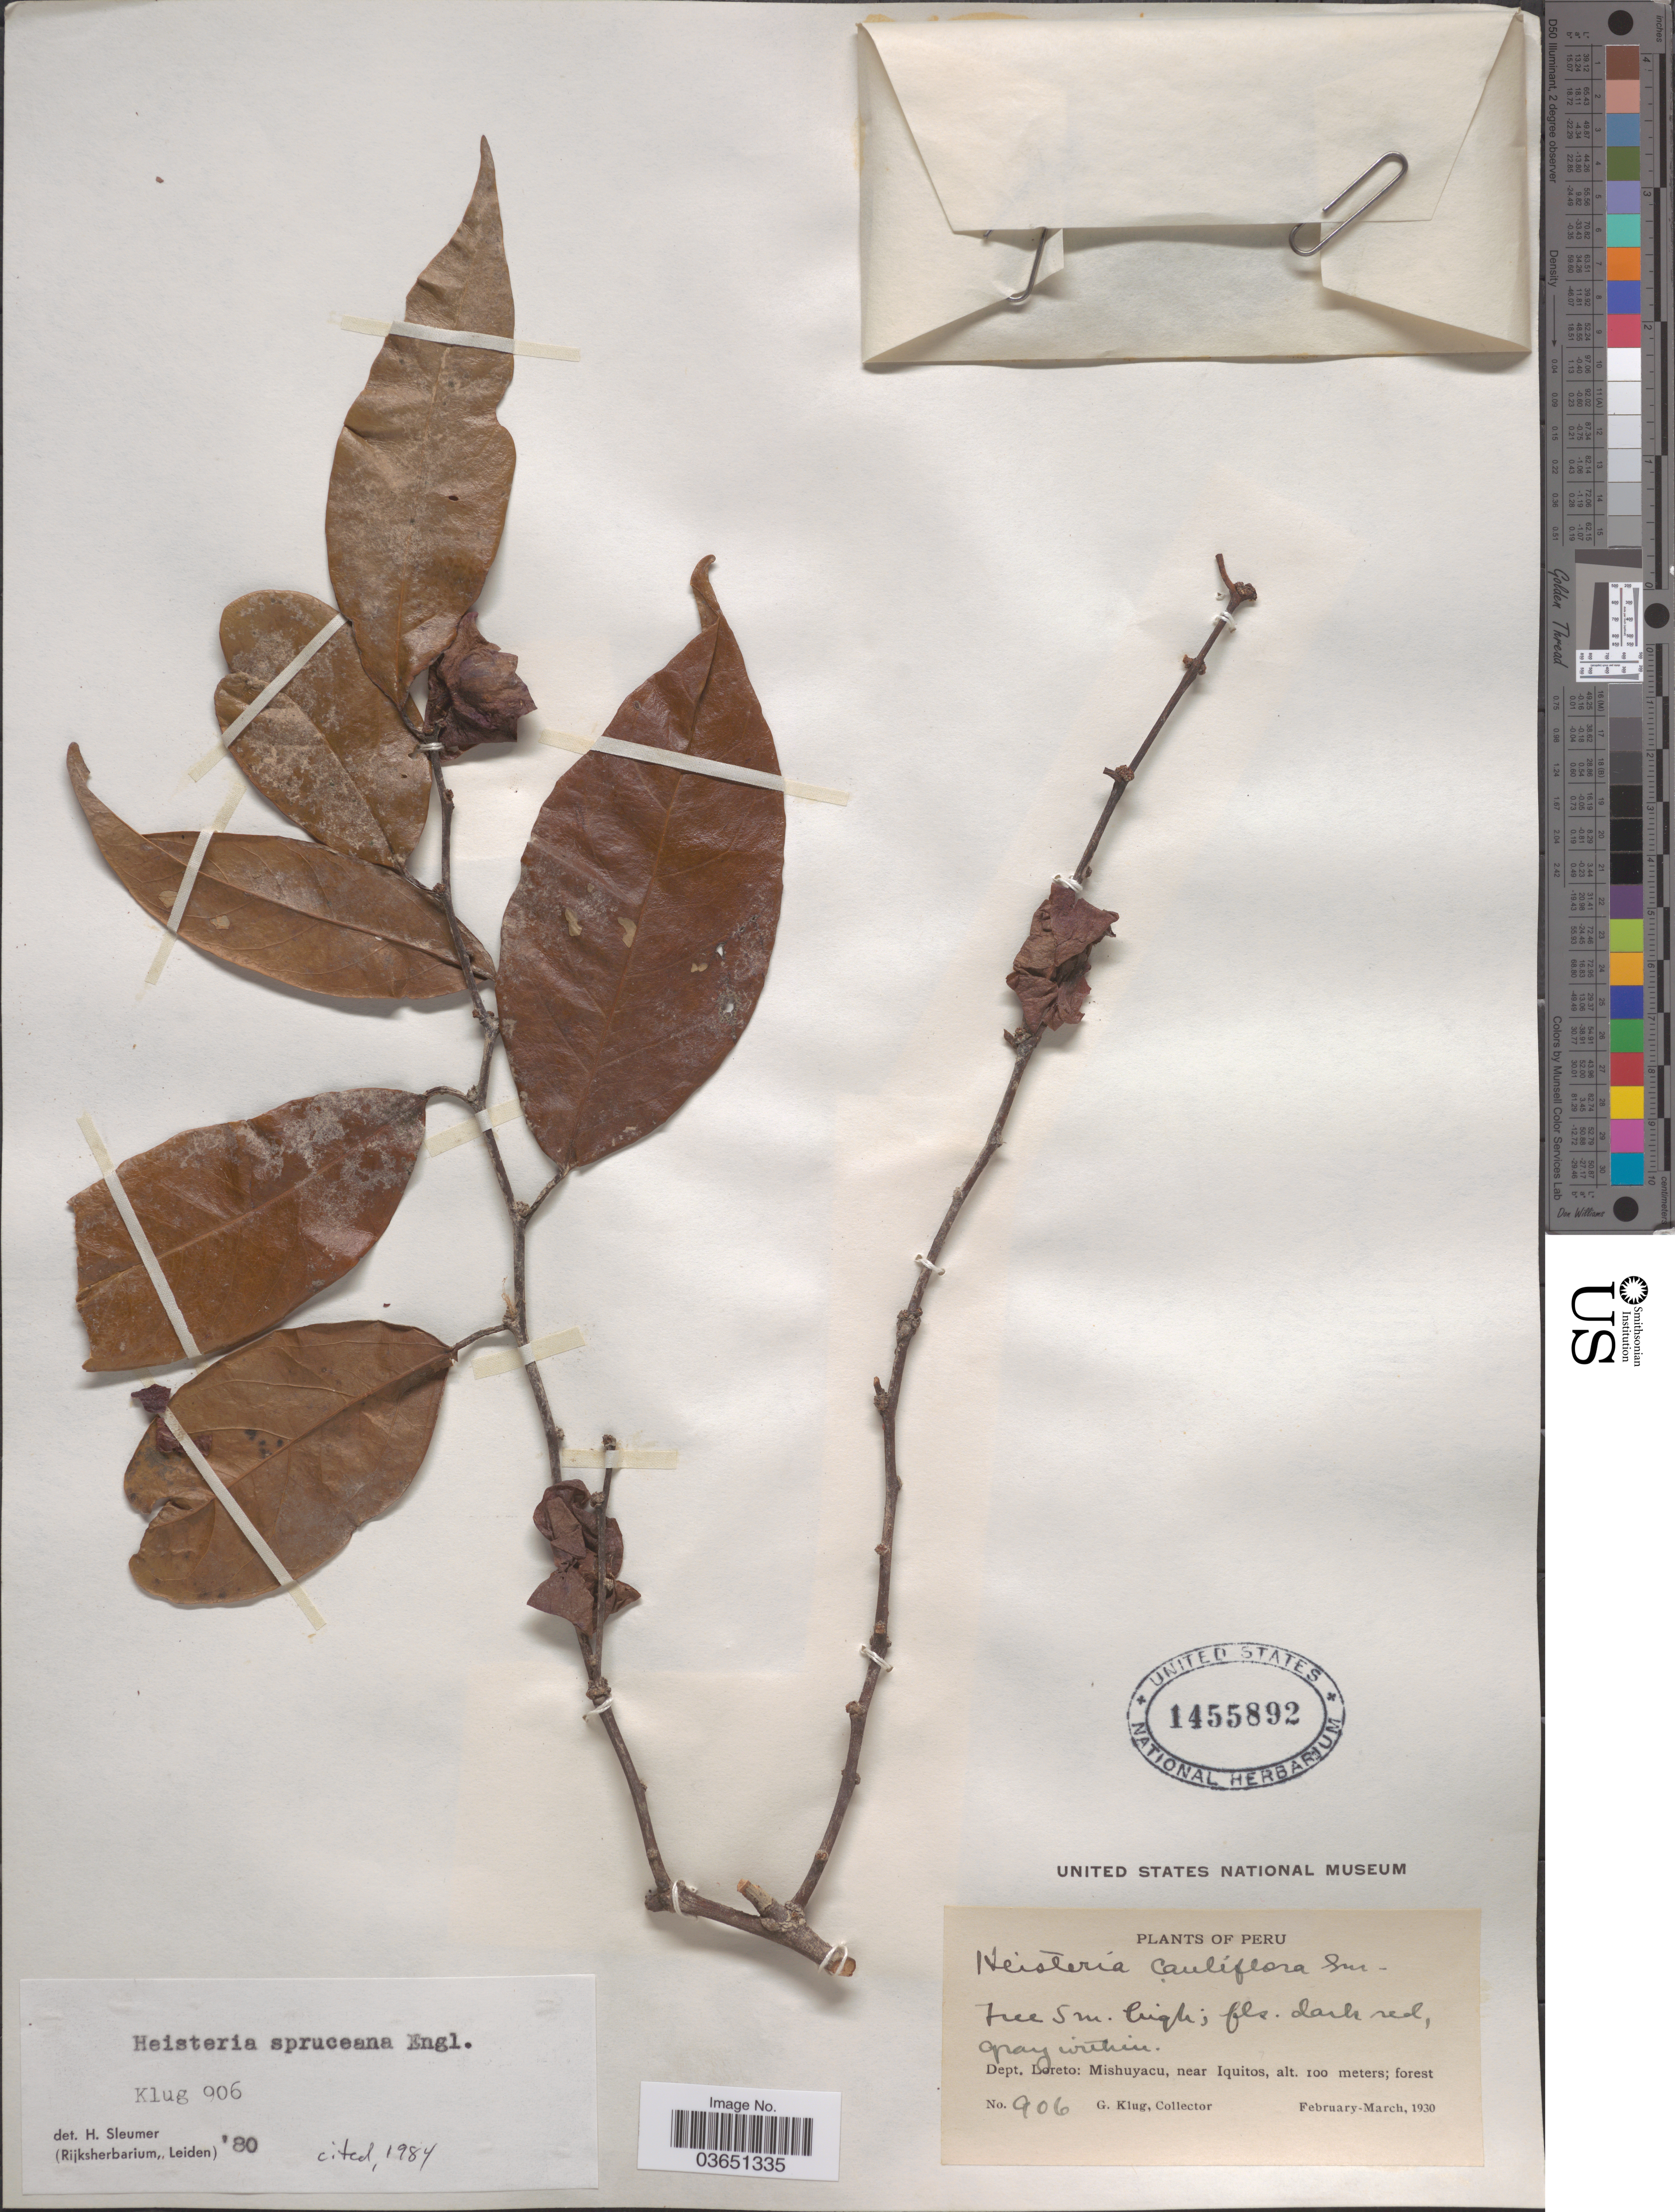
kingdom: Plantae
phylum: Tracheophyta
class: Magnoliopsida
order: Santalales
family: Erythropalaceae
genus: Heisteria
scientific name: Heisteria spruceana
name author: Engl.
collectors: G. Klug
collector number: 906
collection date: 1930-02/1930-03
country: Peru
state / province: Loreto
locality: Dept. Loreto: Mishuyacu, near Iquitos.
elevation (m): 100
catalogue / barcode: US 1455892